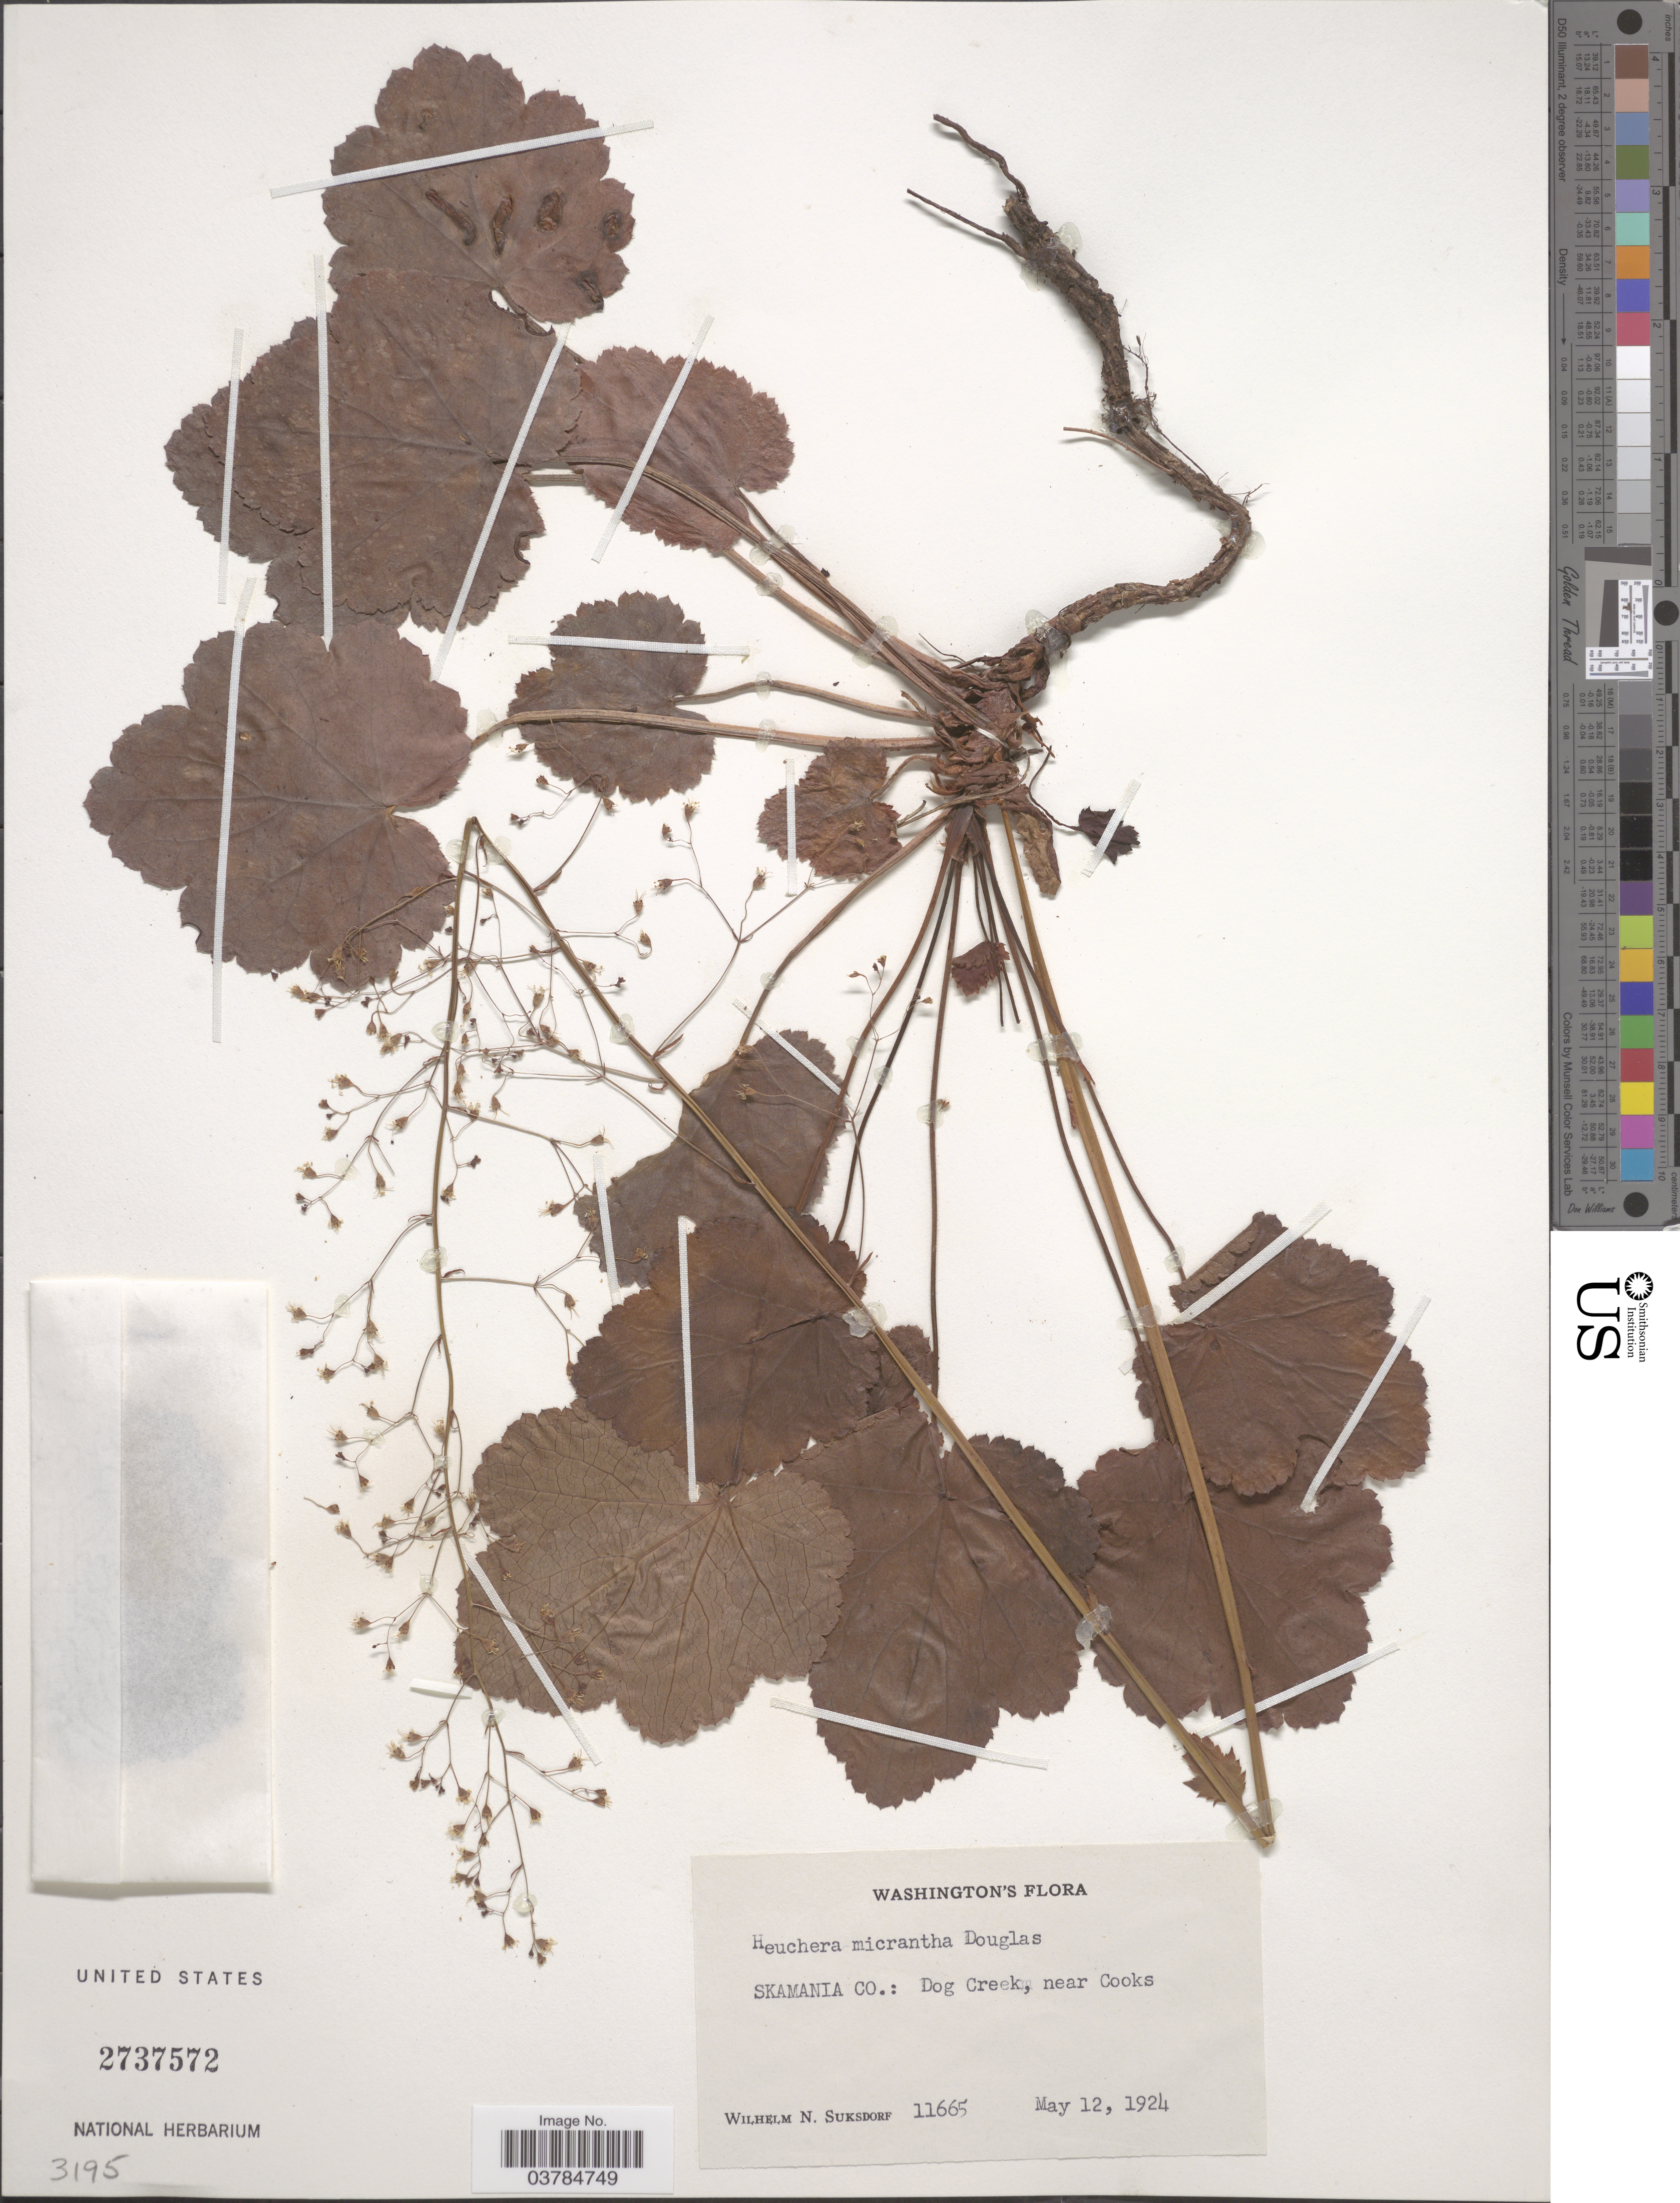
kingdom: Plantae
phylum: Tracheophyta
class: Magnoliopsida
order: Saxifragales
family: Saxifragaceae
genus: Heuchera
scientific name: Heuchera micrantha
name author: Douglas ex Lindl.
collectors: W. N. Suksdorf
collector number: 11665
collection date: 1924-05-12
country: United States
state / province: Washington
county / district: Skamania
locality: Skamania Co.: Dog Creek, near Cooks.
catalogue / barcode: US 2737572